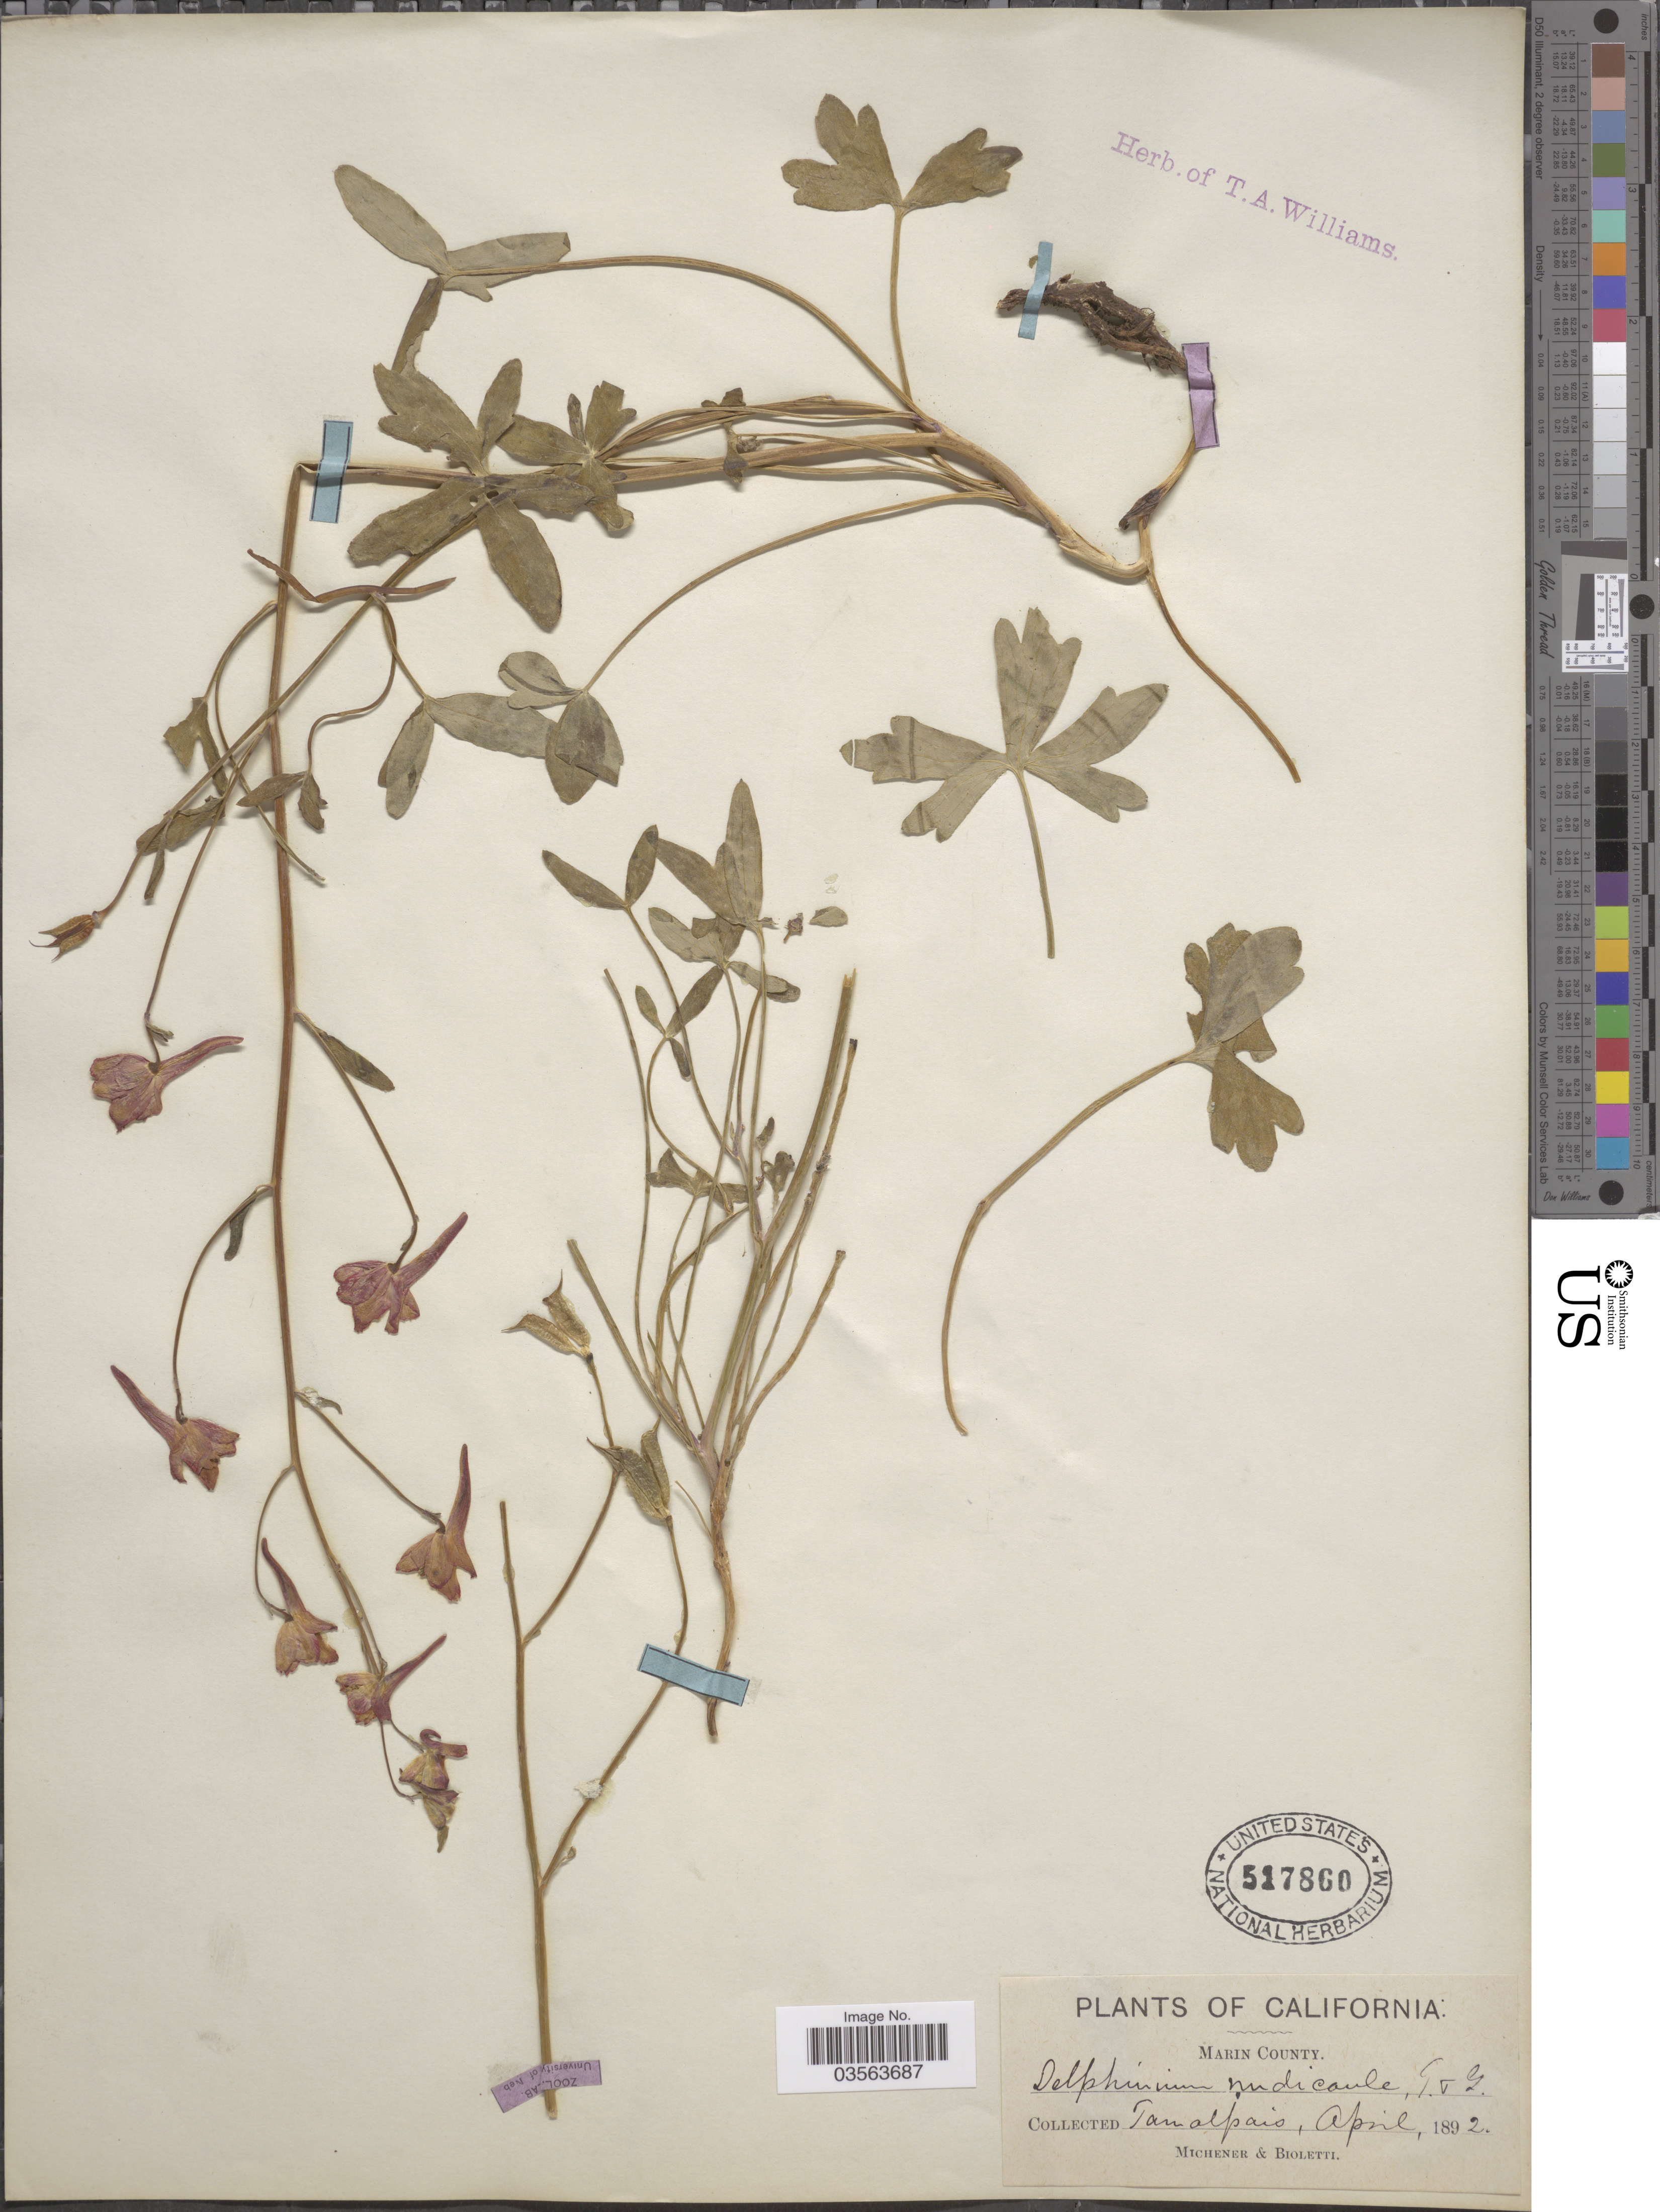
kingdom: Plantae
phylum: Tracheophyta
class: Magnoliopsida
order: Ranunculales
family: Ranunculaceae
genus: Delphinium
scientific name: Delphinium nudicaule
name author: Torr. & A. Gray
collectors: -. Michener & -- Bioletti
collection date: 1892-04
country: United States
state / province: California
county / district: Marin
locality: Marin County. Tamalpais.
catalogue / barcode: US 517860